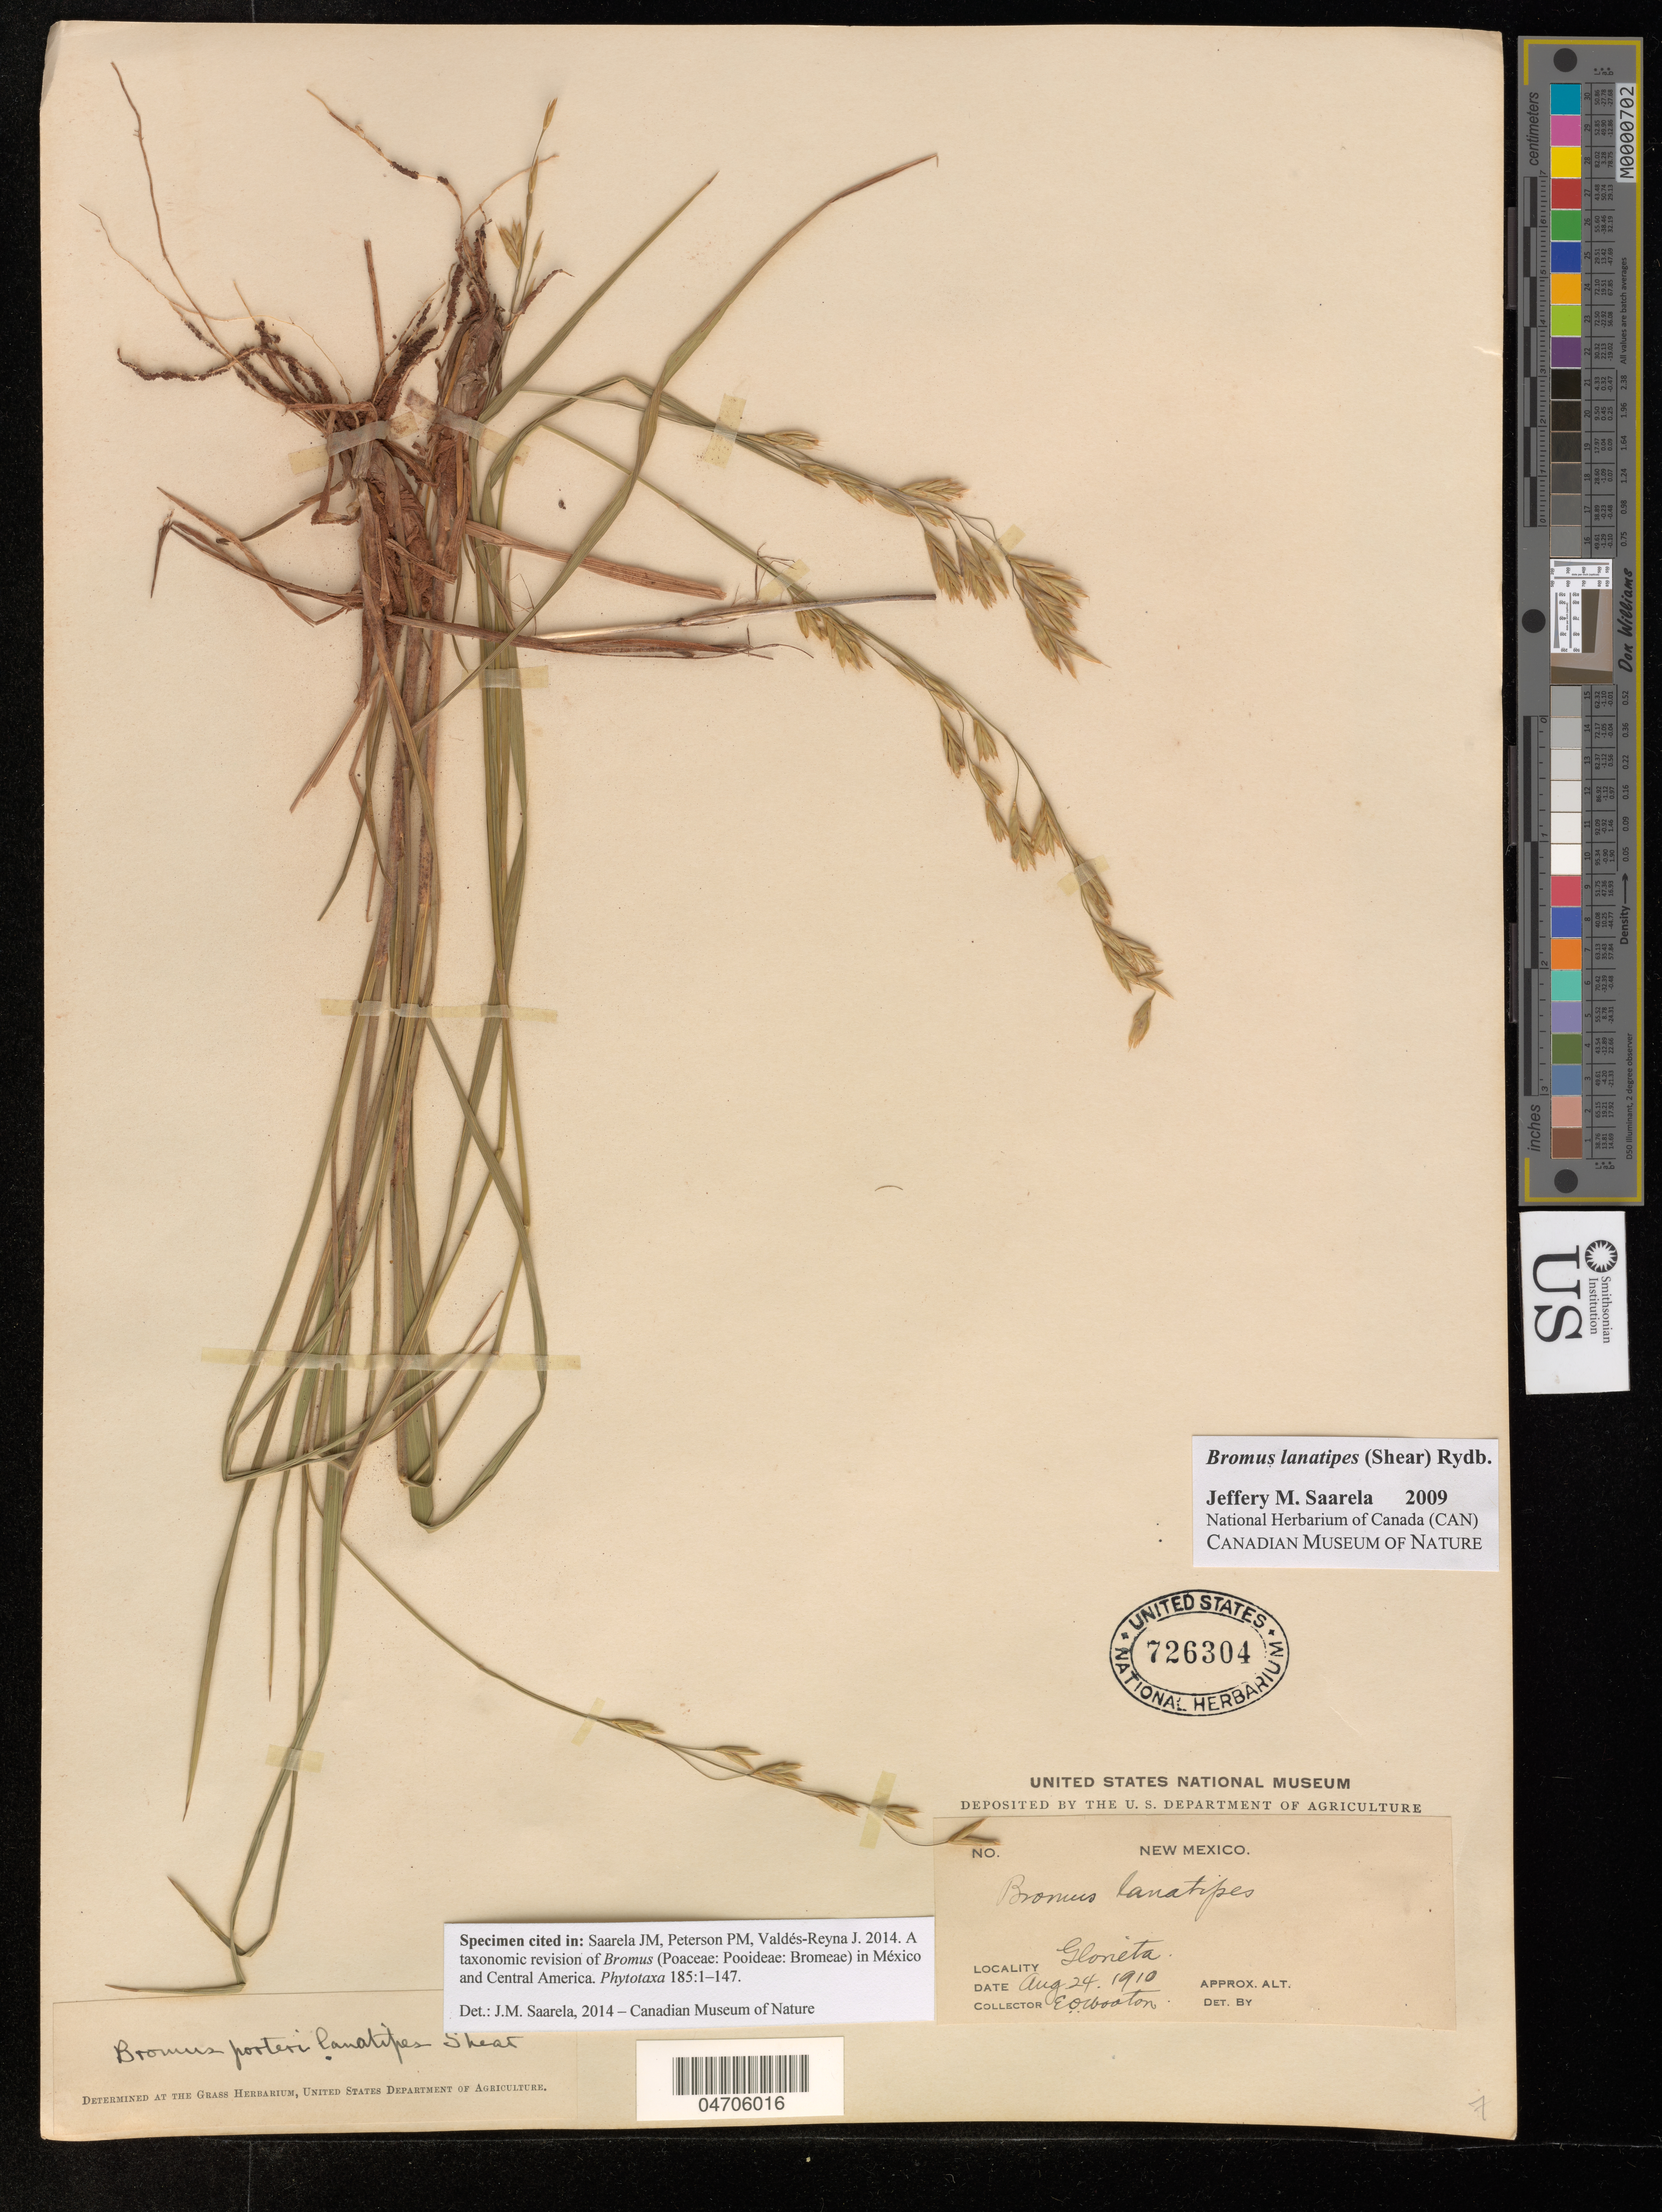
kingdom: Plantae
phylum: Tracheophyta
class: Liliopsida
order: Poales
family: Poaceae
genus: Bromus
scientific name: Bromus lanatipes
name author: (Shear) Rydb.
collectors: E. O. Wooton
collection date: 1910-08-24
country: United States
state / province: New Mexico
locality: Glorieta.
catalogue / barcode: US 726304